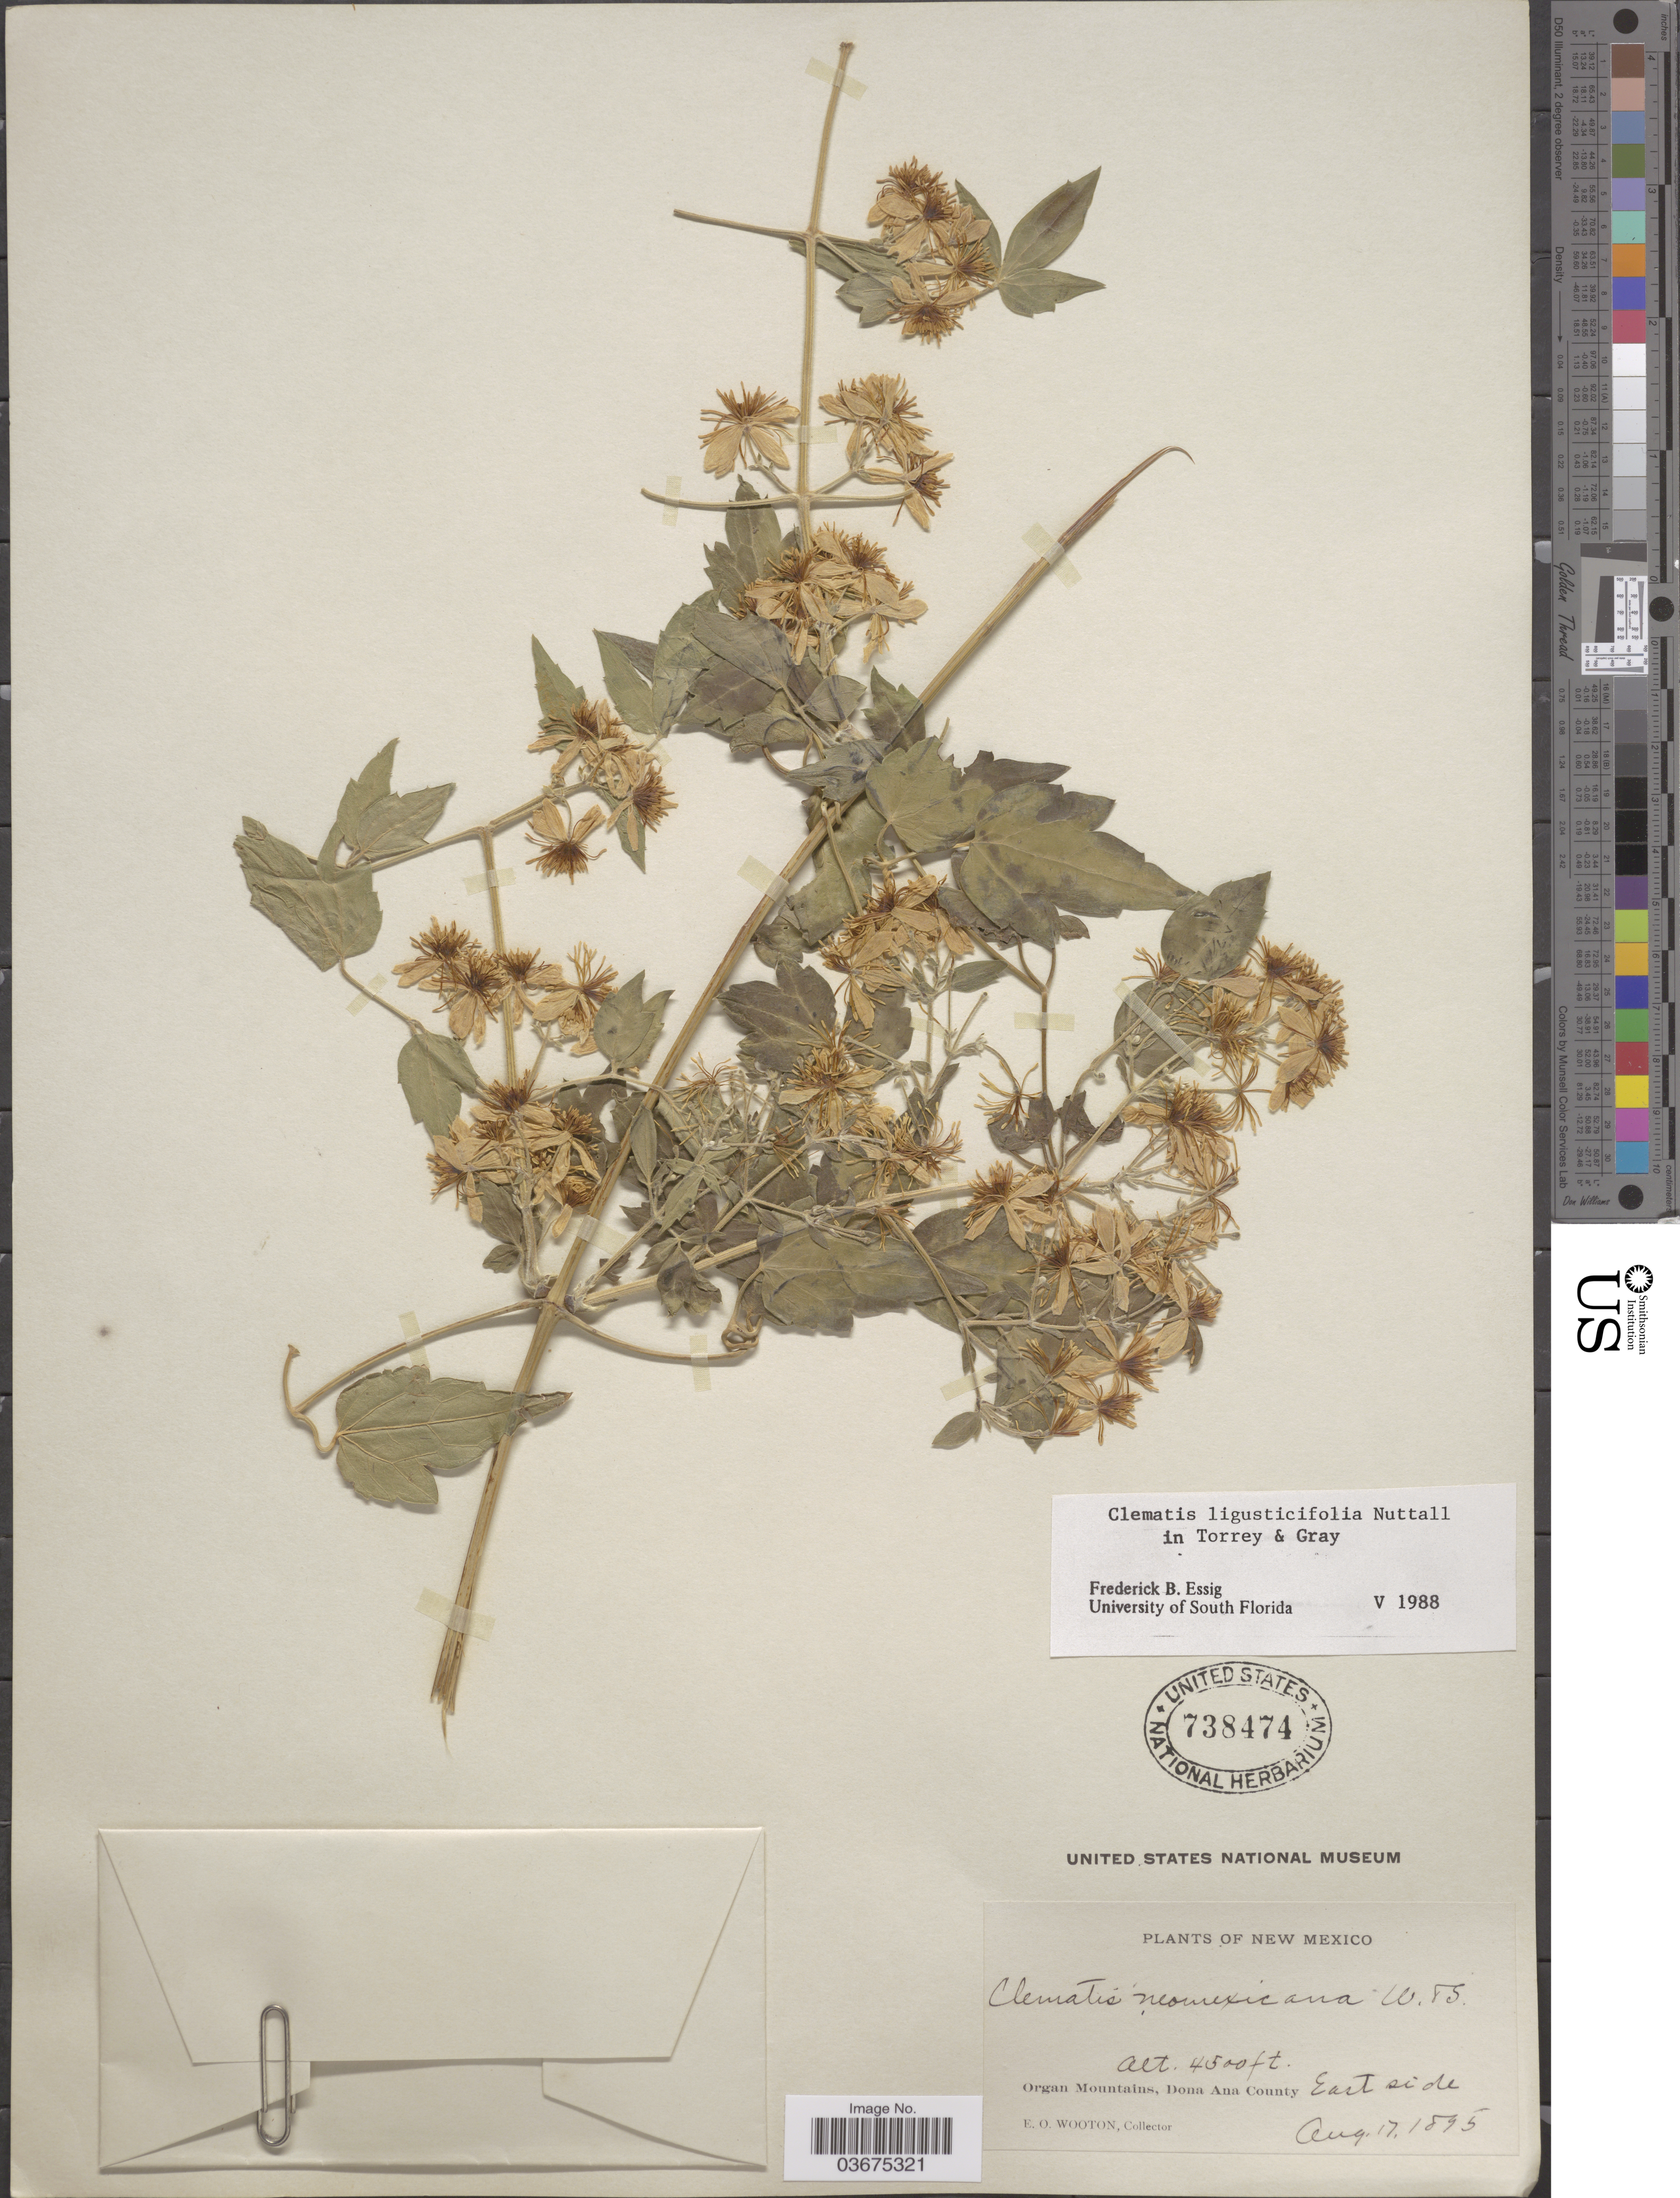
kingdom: Plantae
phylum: Tracheophyta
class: Magnoliopsida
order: Ranunculales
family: Ranunculaceae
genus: Clematis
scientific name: Clematis ligusticifolia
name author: Nutt.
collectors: E. O. Wooton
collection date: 1895-08-17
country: United States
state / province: New Mexico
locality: Organ Mountains, Dona Ana County. East side.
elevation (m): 1372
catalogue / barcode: US 738474